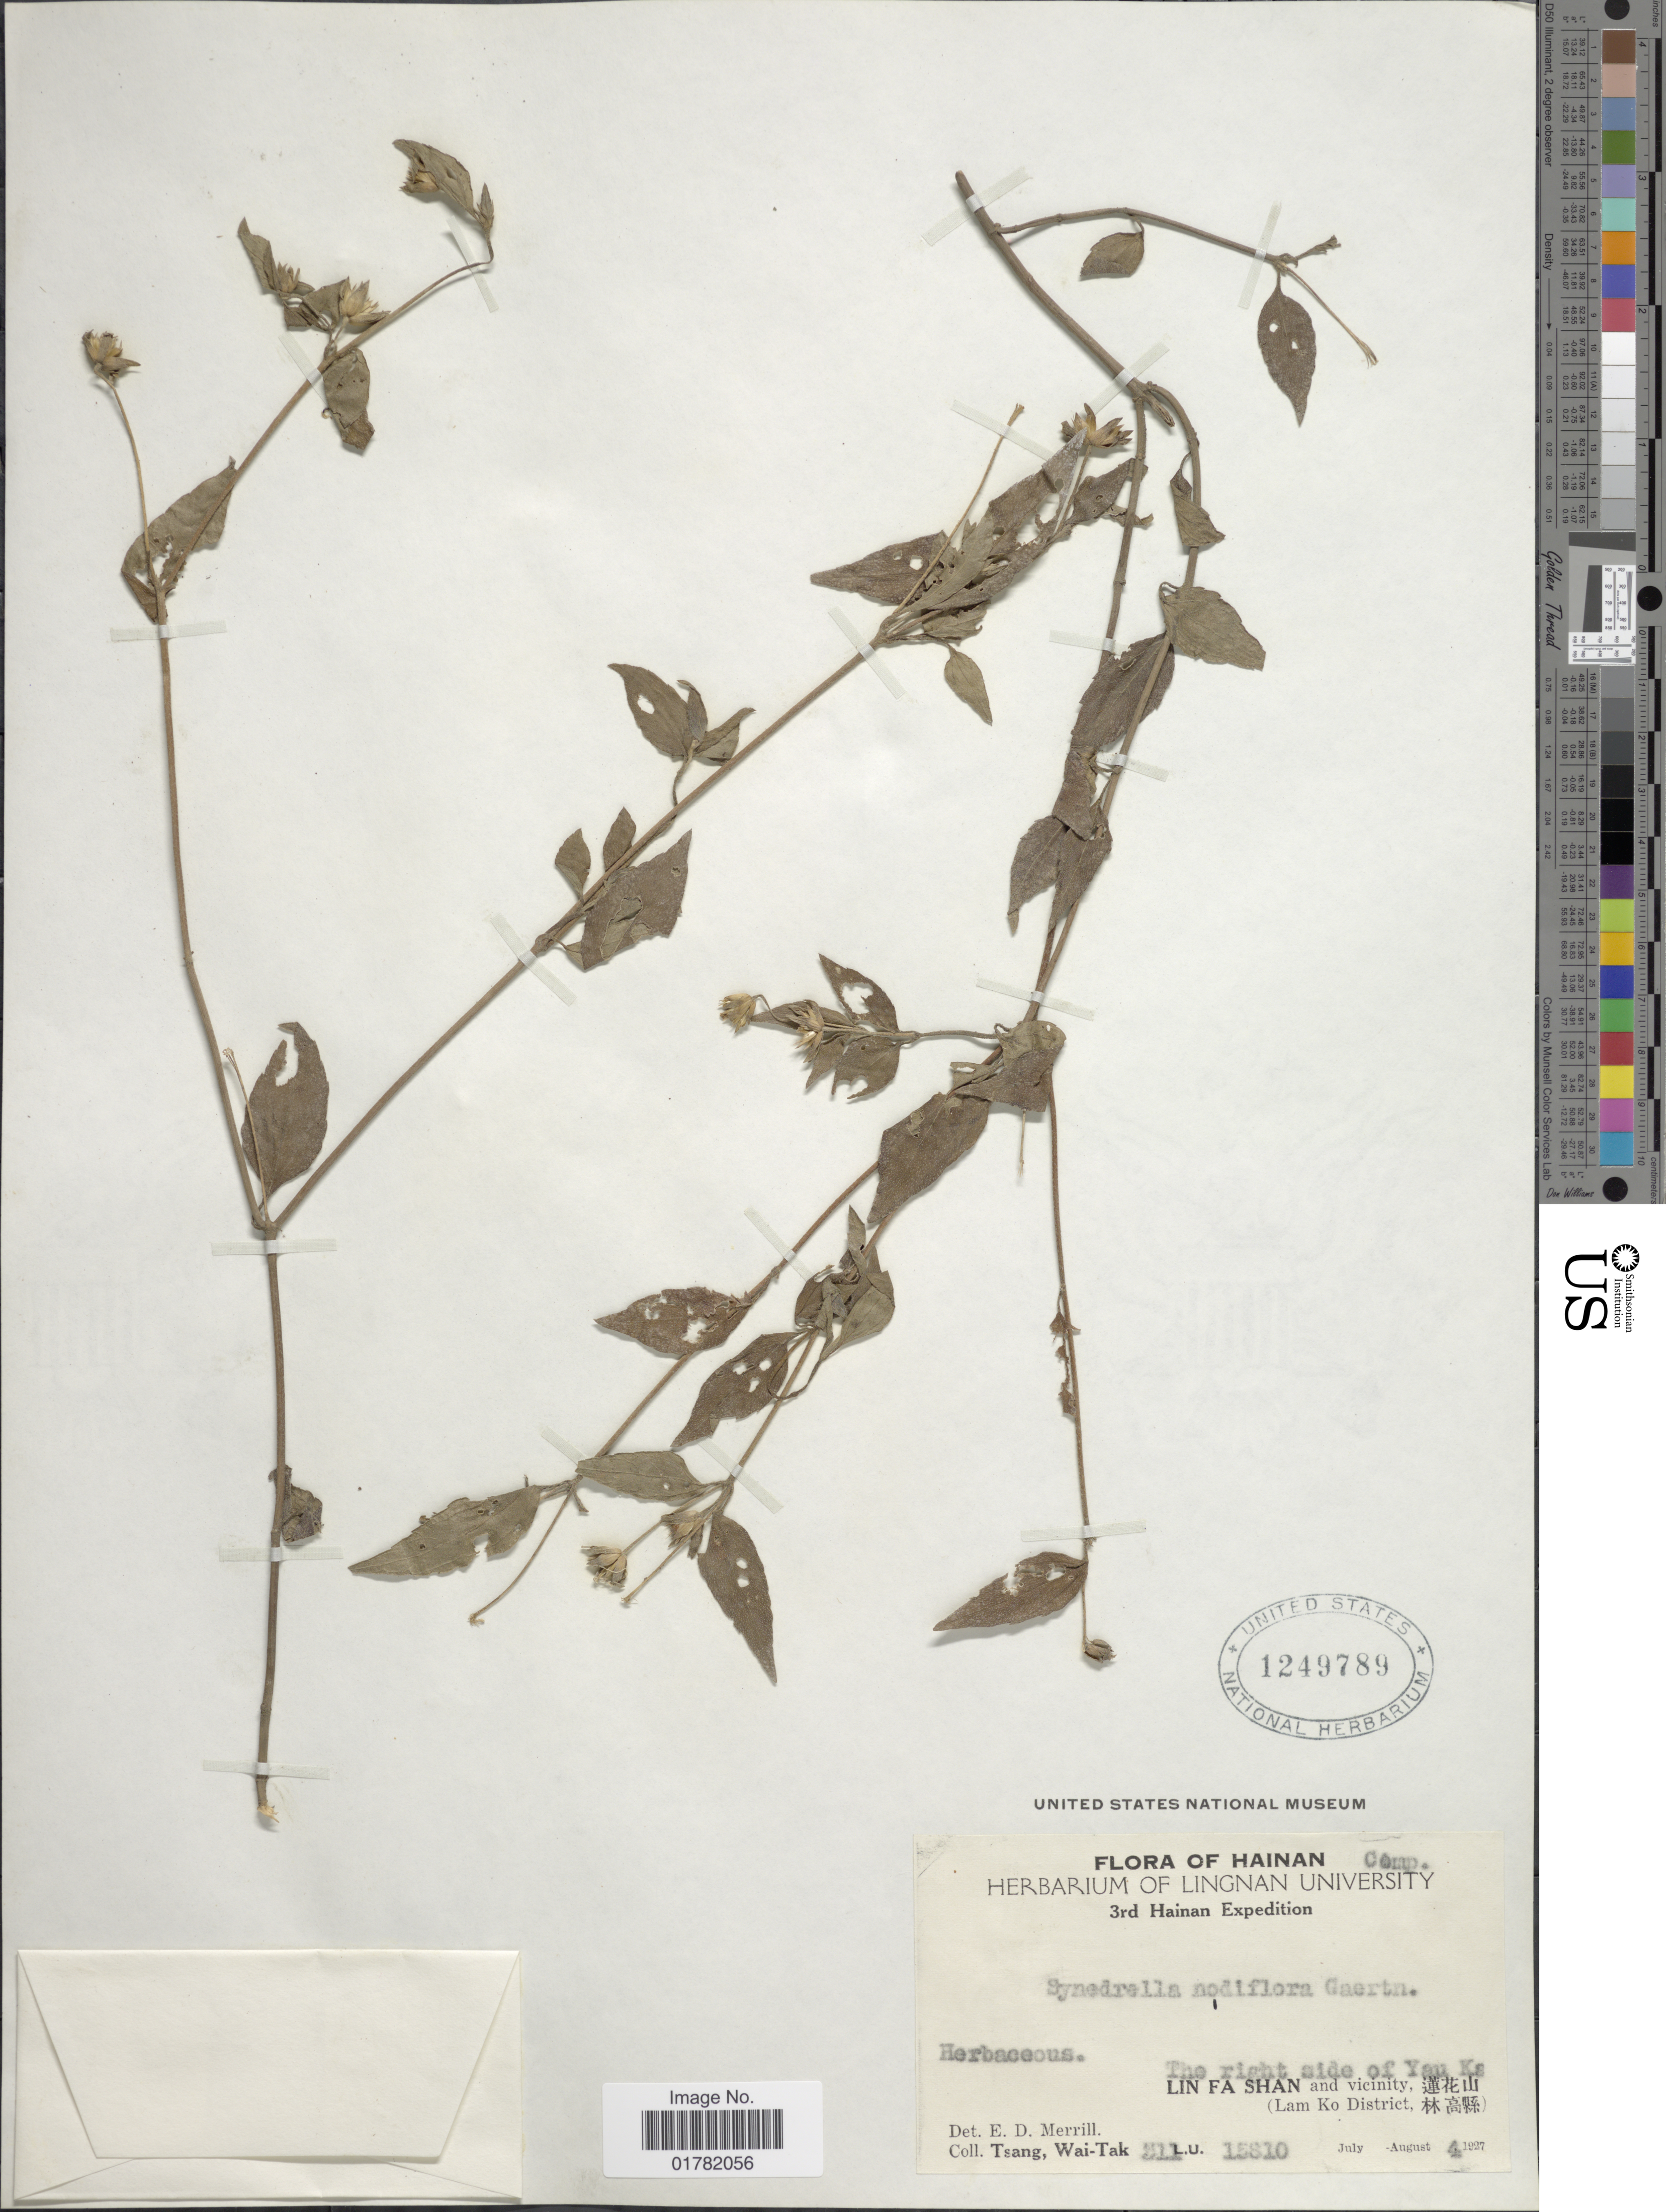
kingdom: Plantae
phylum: Tracheophyta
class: Magnoliopsida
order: Asterales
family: Asteraceae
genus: Synedrella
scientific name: Synedrella nodiflora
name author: (L.) Gaertn.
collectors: W. T. Tsang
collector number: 311/15810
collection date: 1927-08-04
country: China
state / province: Hainan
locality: The right side of Yau Ka, Lin Fa Shan and vicinity,X (Lam Ko District, X)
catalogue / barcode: US 1249789